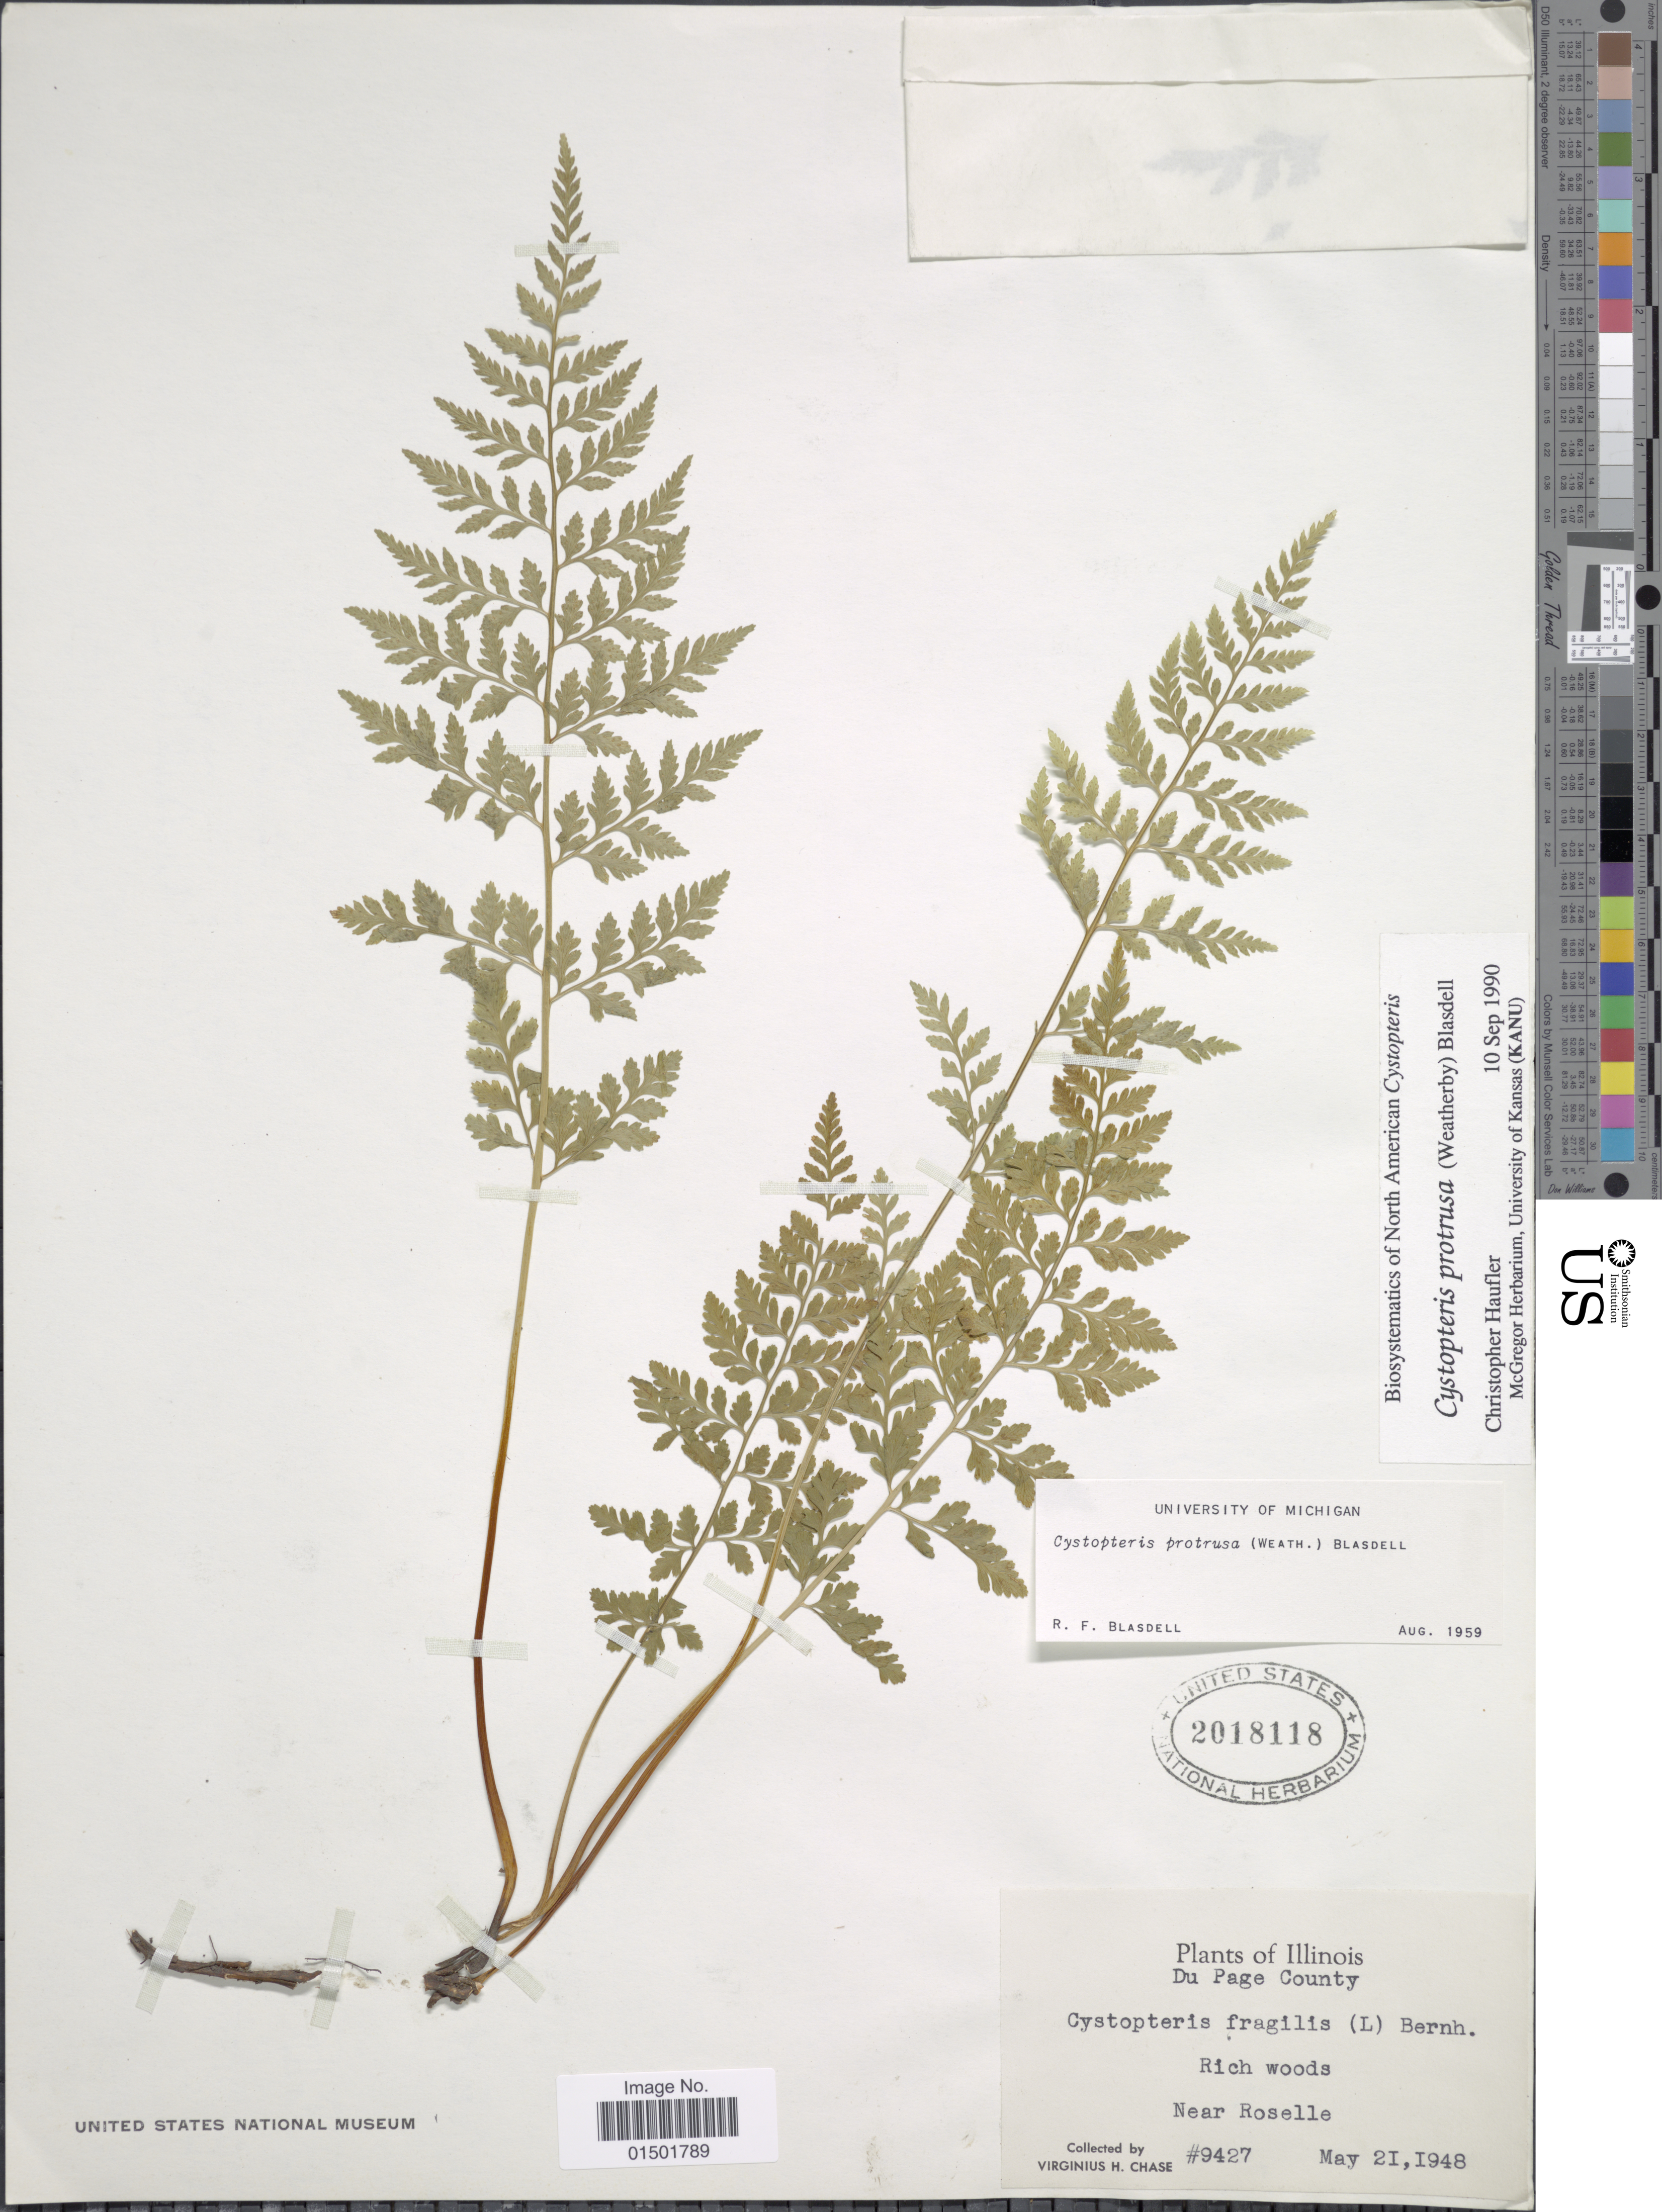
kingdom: Plantae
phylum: Tracheophyta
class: Polypodiopsida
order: Polypodiales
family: Cystopteridaceae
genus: Cystopteris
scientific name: Cystopteris protrusa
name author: (Weath.) Blasdell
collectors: V. H. Chase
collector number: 9427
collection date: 1948-05-21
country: United States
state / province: Illinois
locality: Du Page County. Rich woods. Near Roselle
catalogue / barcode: US 2018118